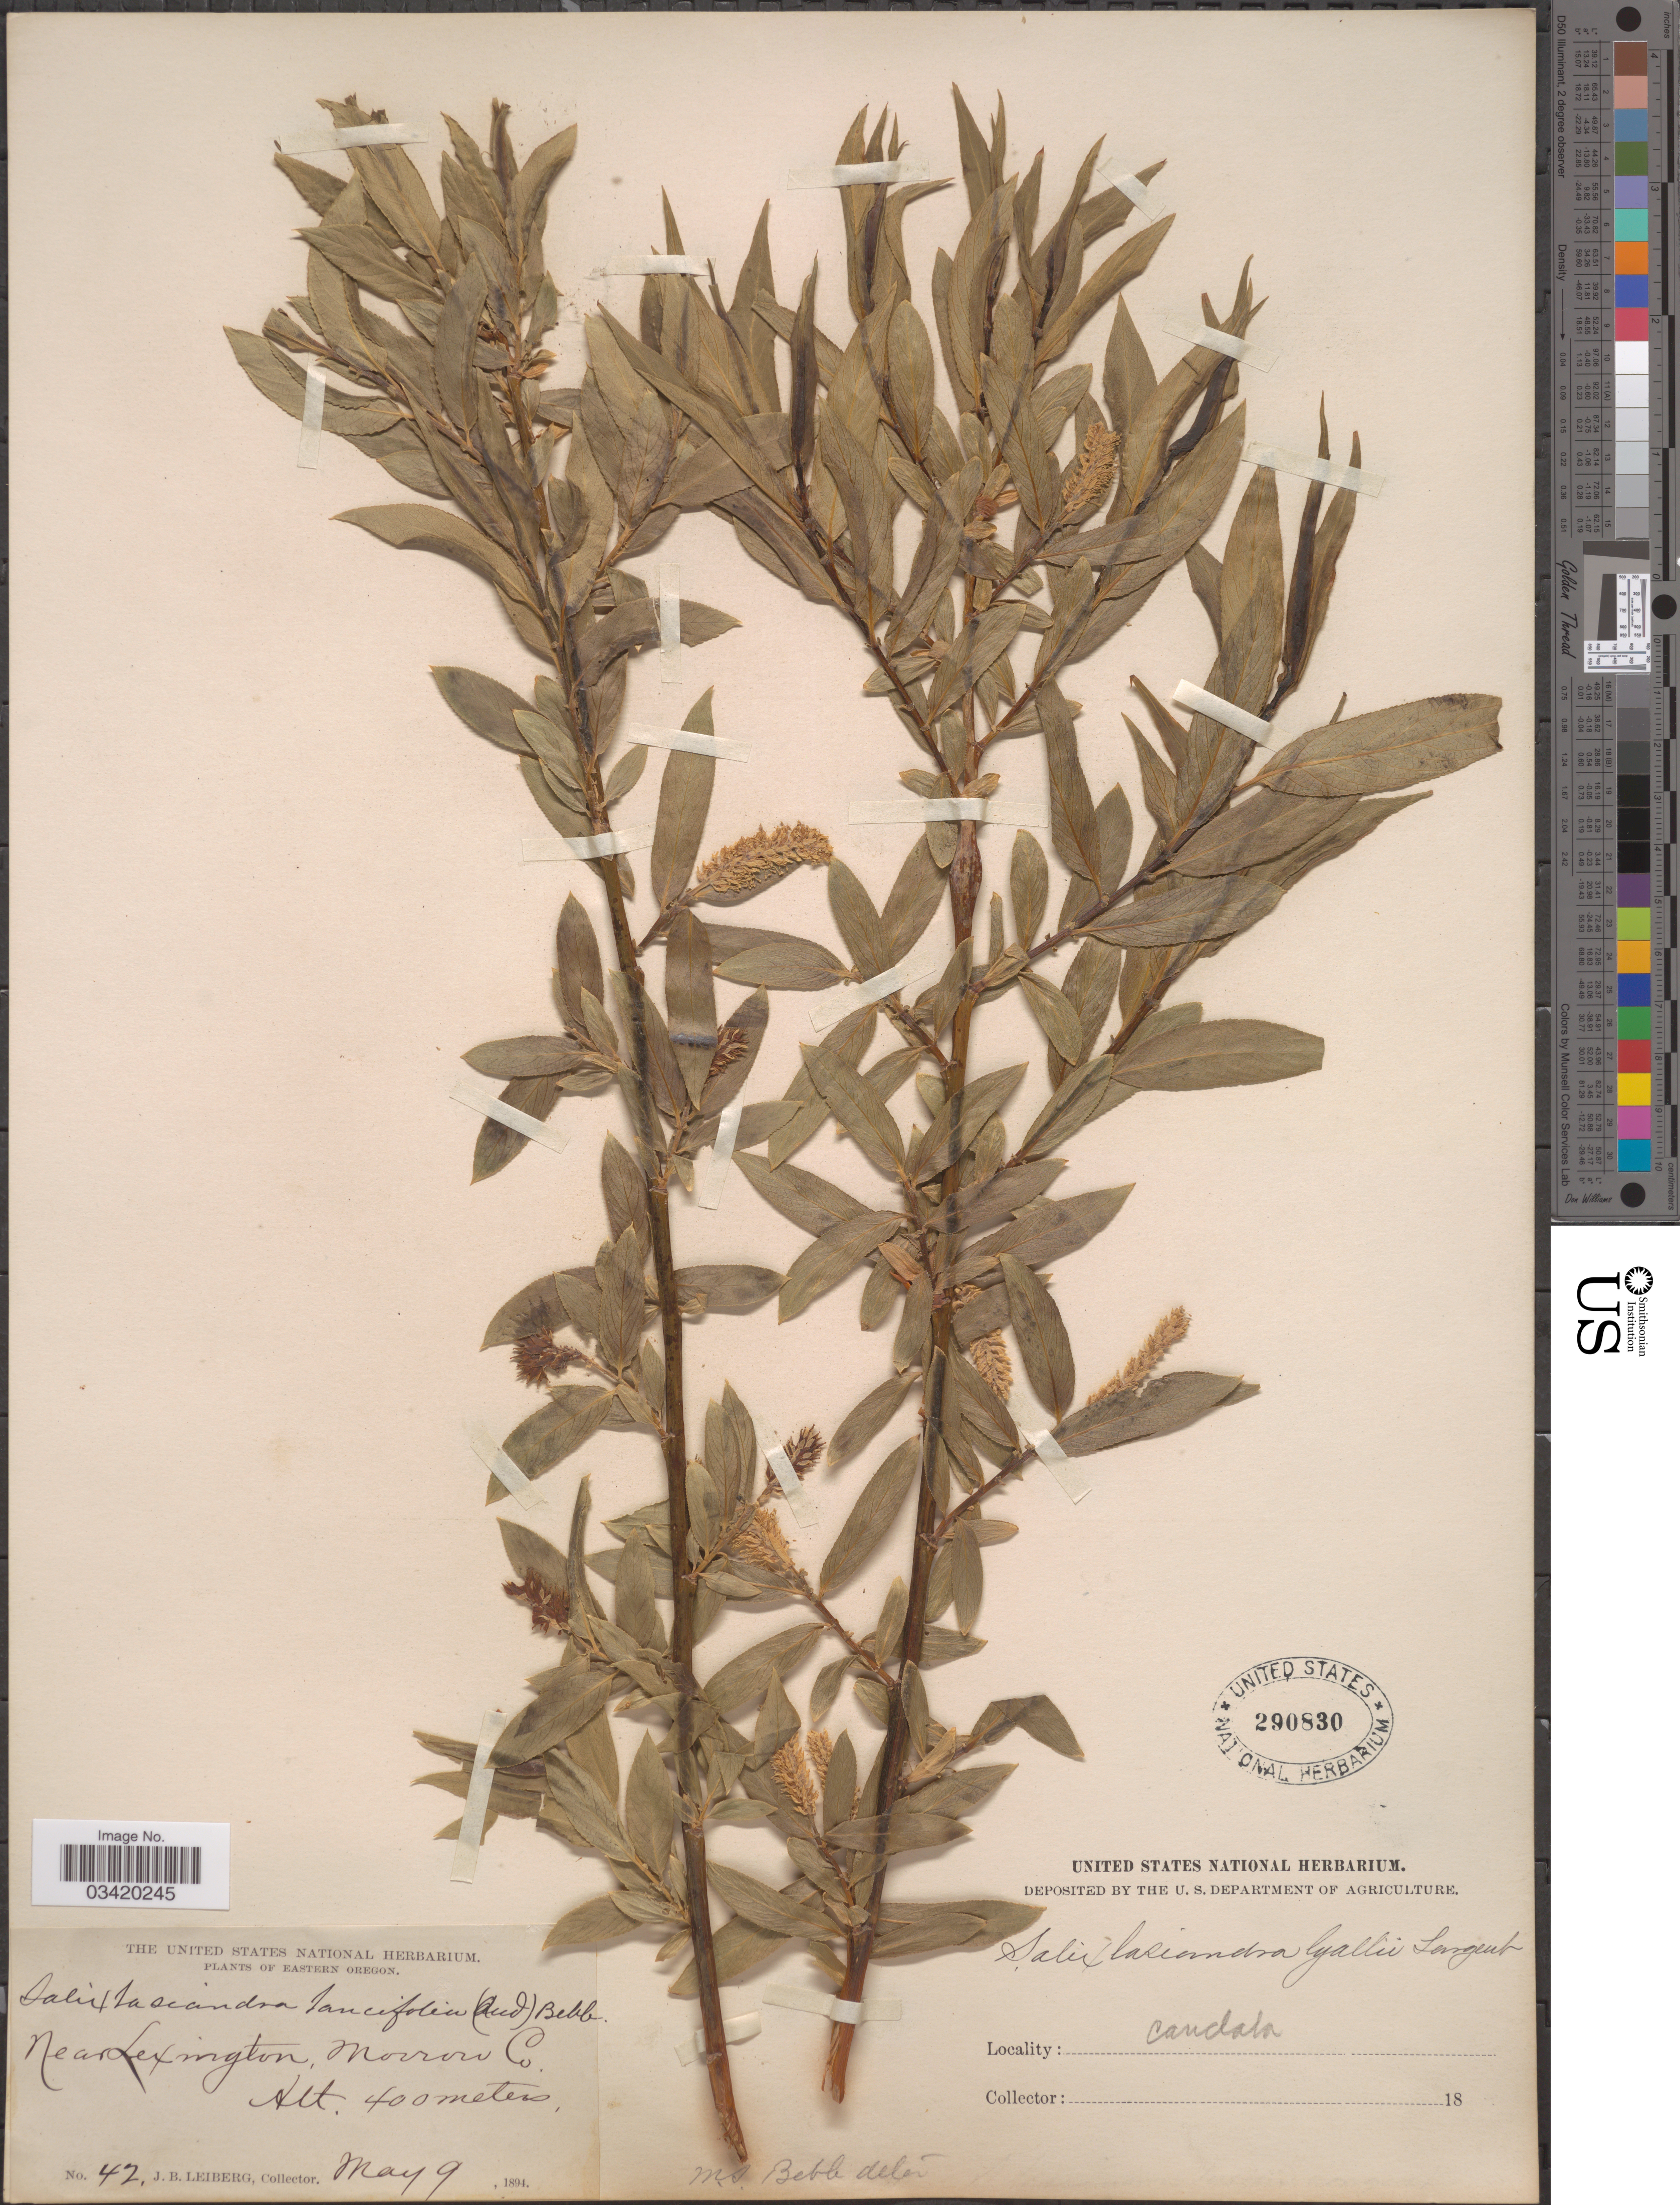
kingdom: Plantae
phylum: Tracheophyta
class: Magnoliopsida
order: Malpighiales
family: Salicaceae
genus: Salix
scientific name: Salix fendleriana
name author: Andersson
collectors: J. B. Leiberg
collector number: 42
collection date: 1894-05-09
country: United States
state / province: Oregon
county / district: Morrow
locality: Eastern Oregon. Near Lexington, Morrow Co.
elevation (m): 400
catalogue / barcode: US 290830